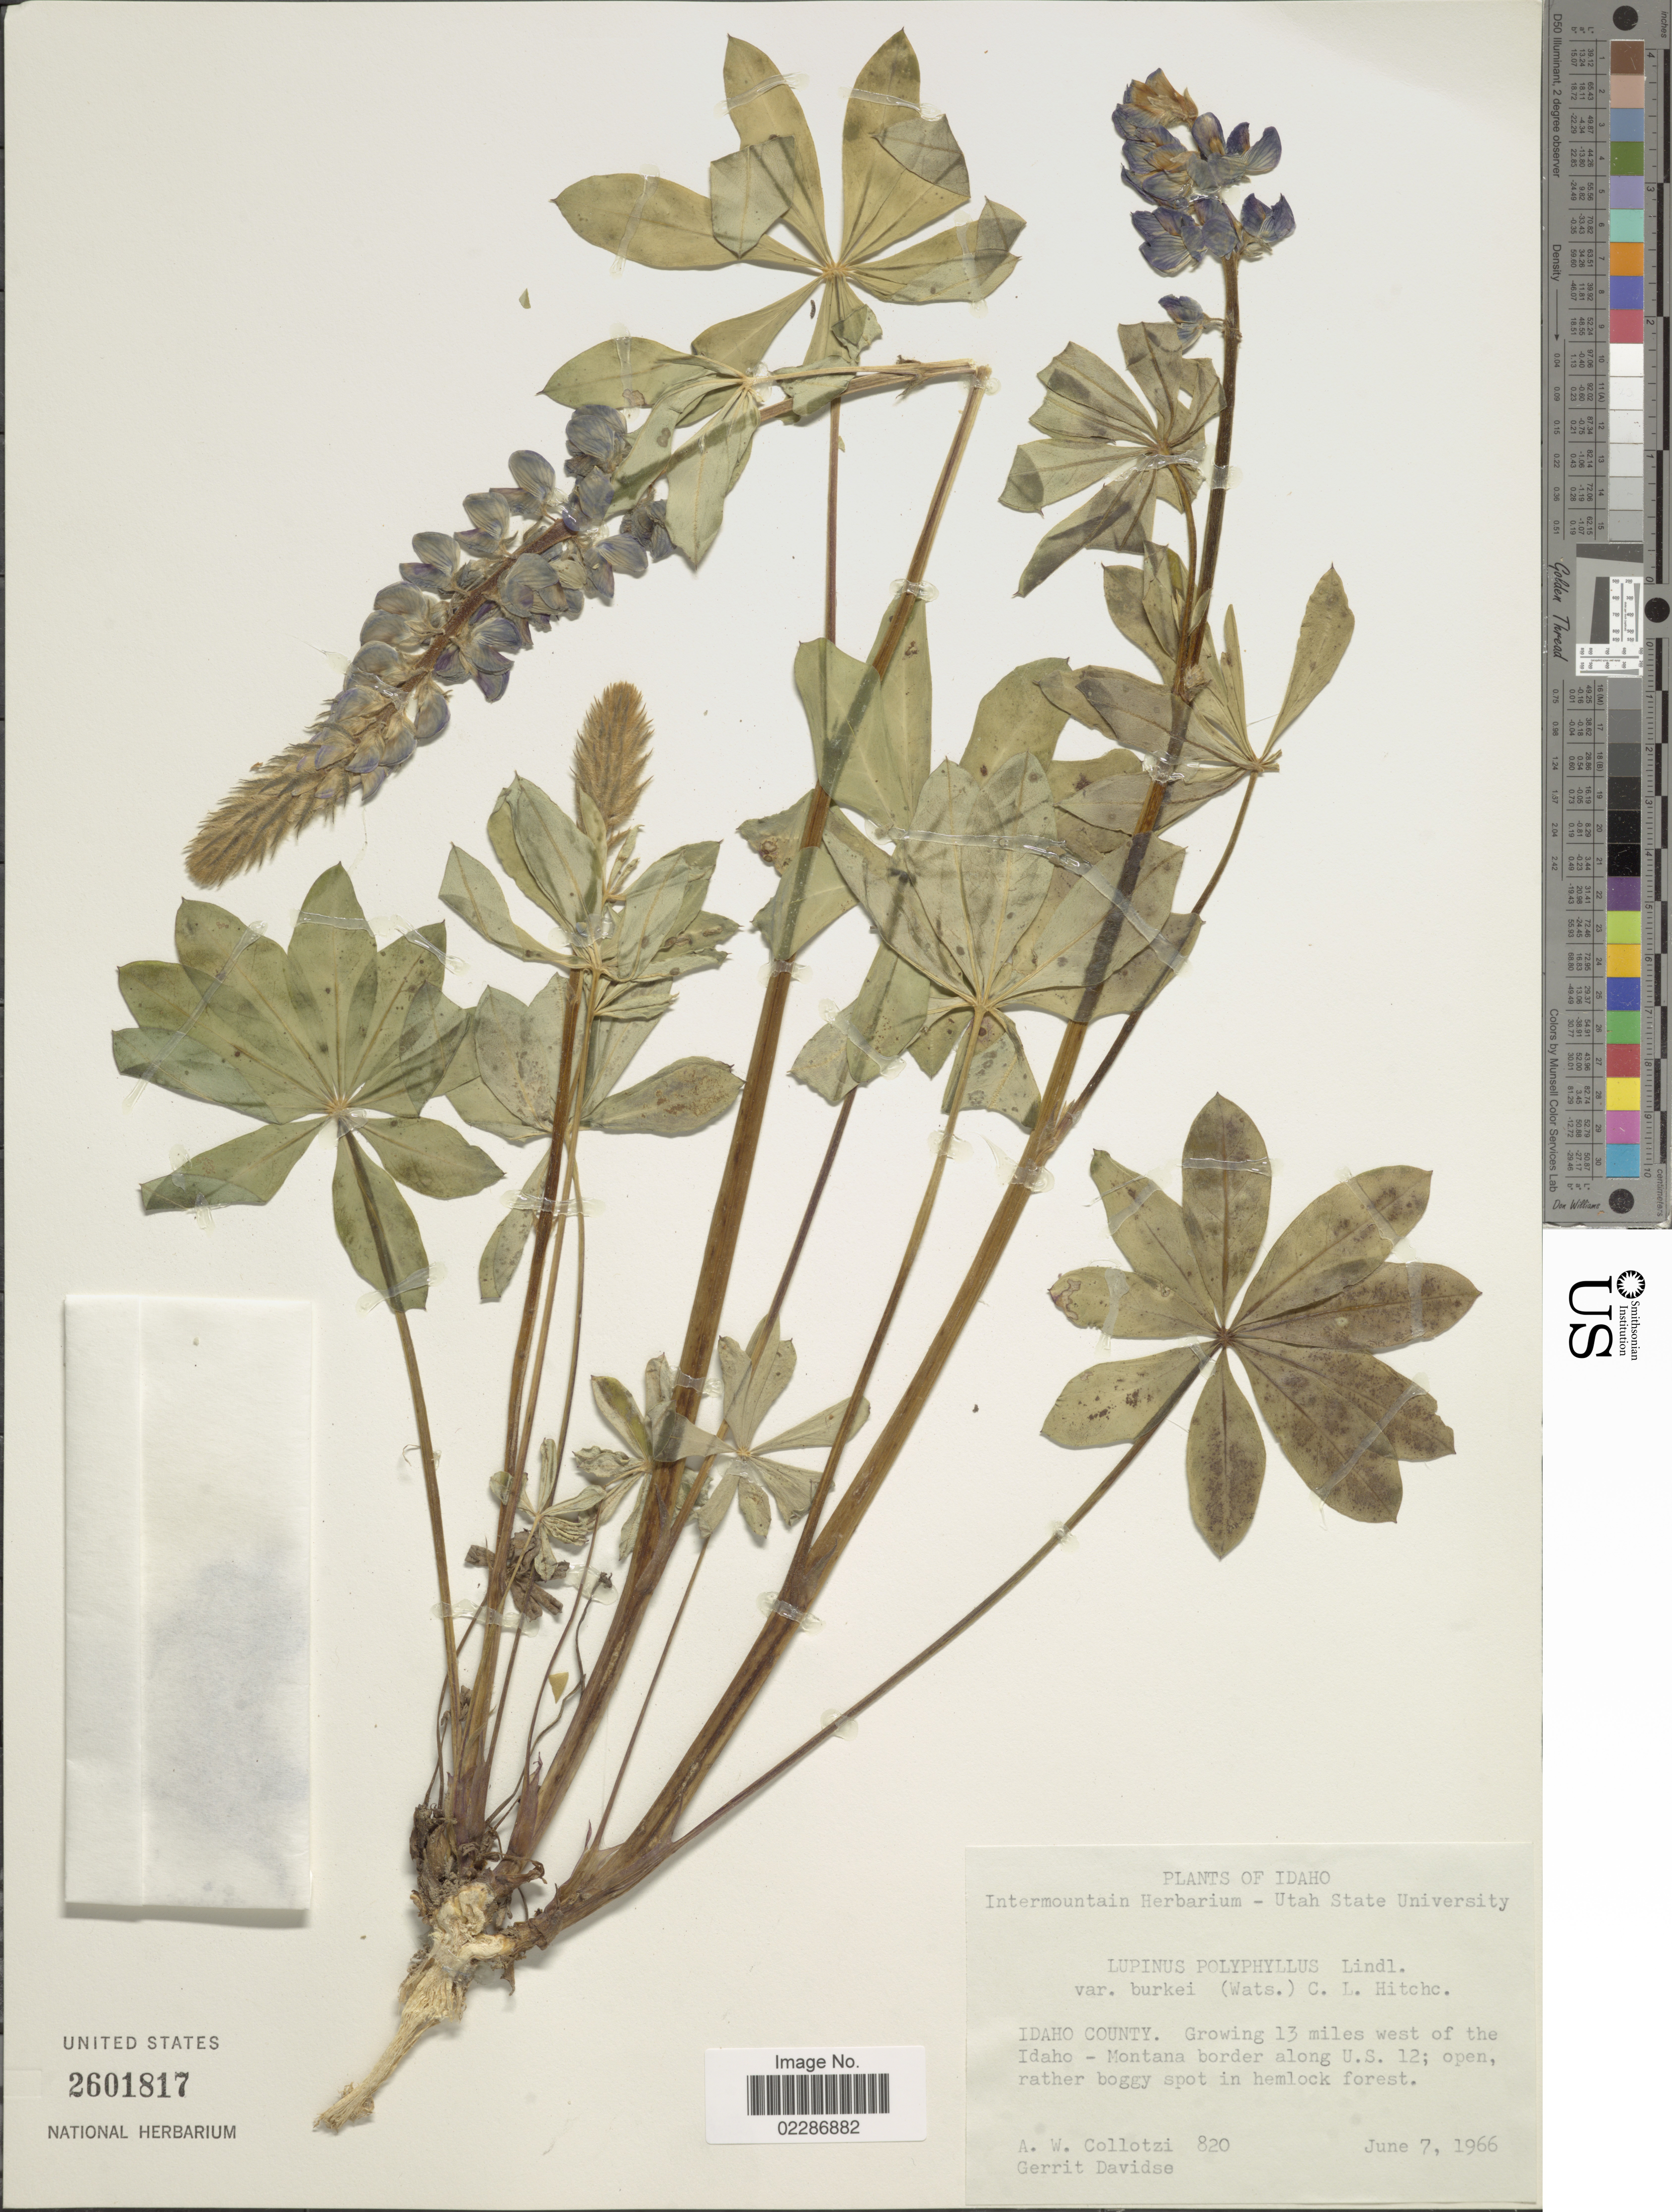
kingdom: Plantae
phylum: Tracheophyta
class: Magnoliopsida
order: Fabales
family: Fabaceae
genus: Lupinus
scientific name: Lupinus polyphyllus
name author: Lindl.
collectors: A. W. Collotzi & G. Davidse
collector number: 80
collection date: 1966-06-07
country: United States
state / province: Idaho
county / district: Idaho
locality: Growing 13 miles west of the Idaho - Montana border along U. S. 12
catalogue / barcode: US 2601717